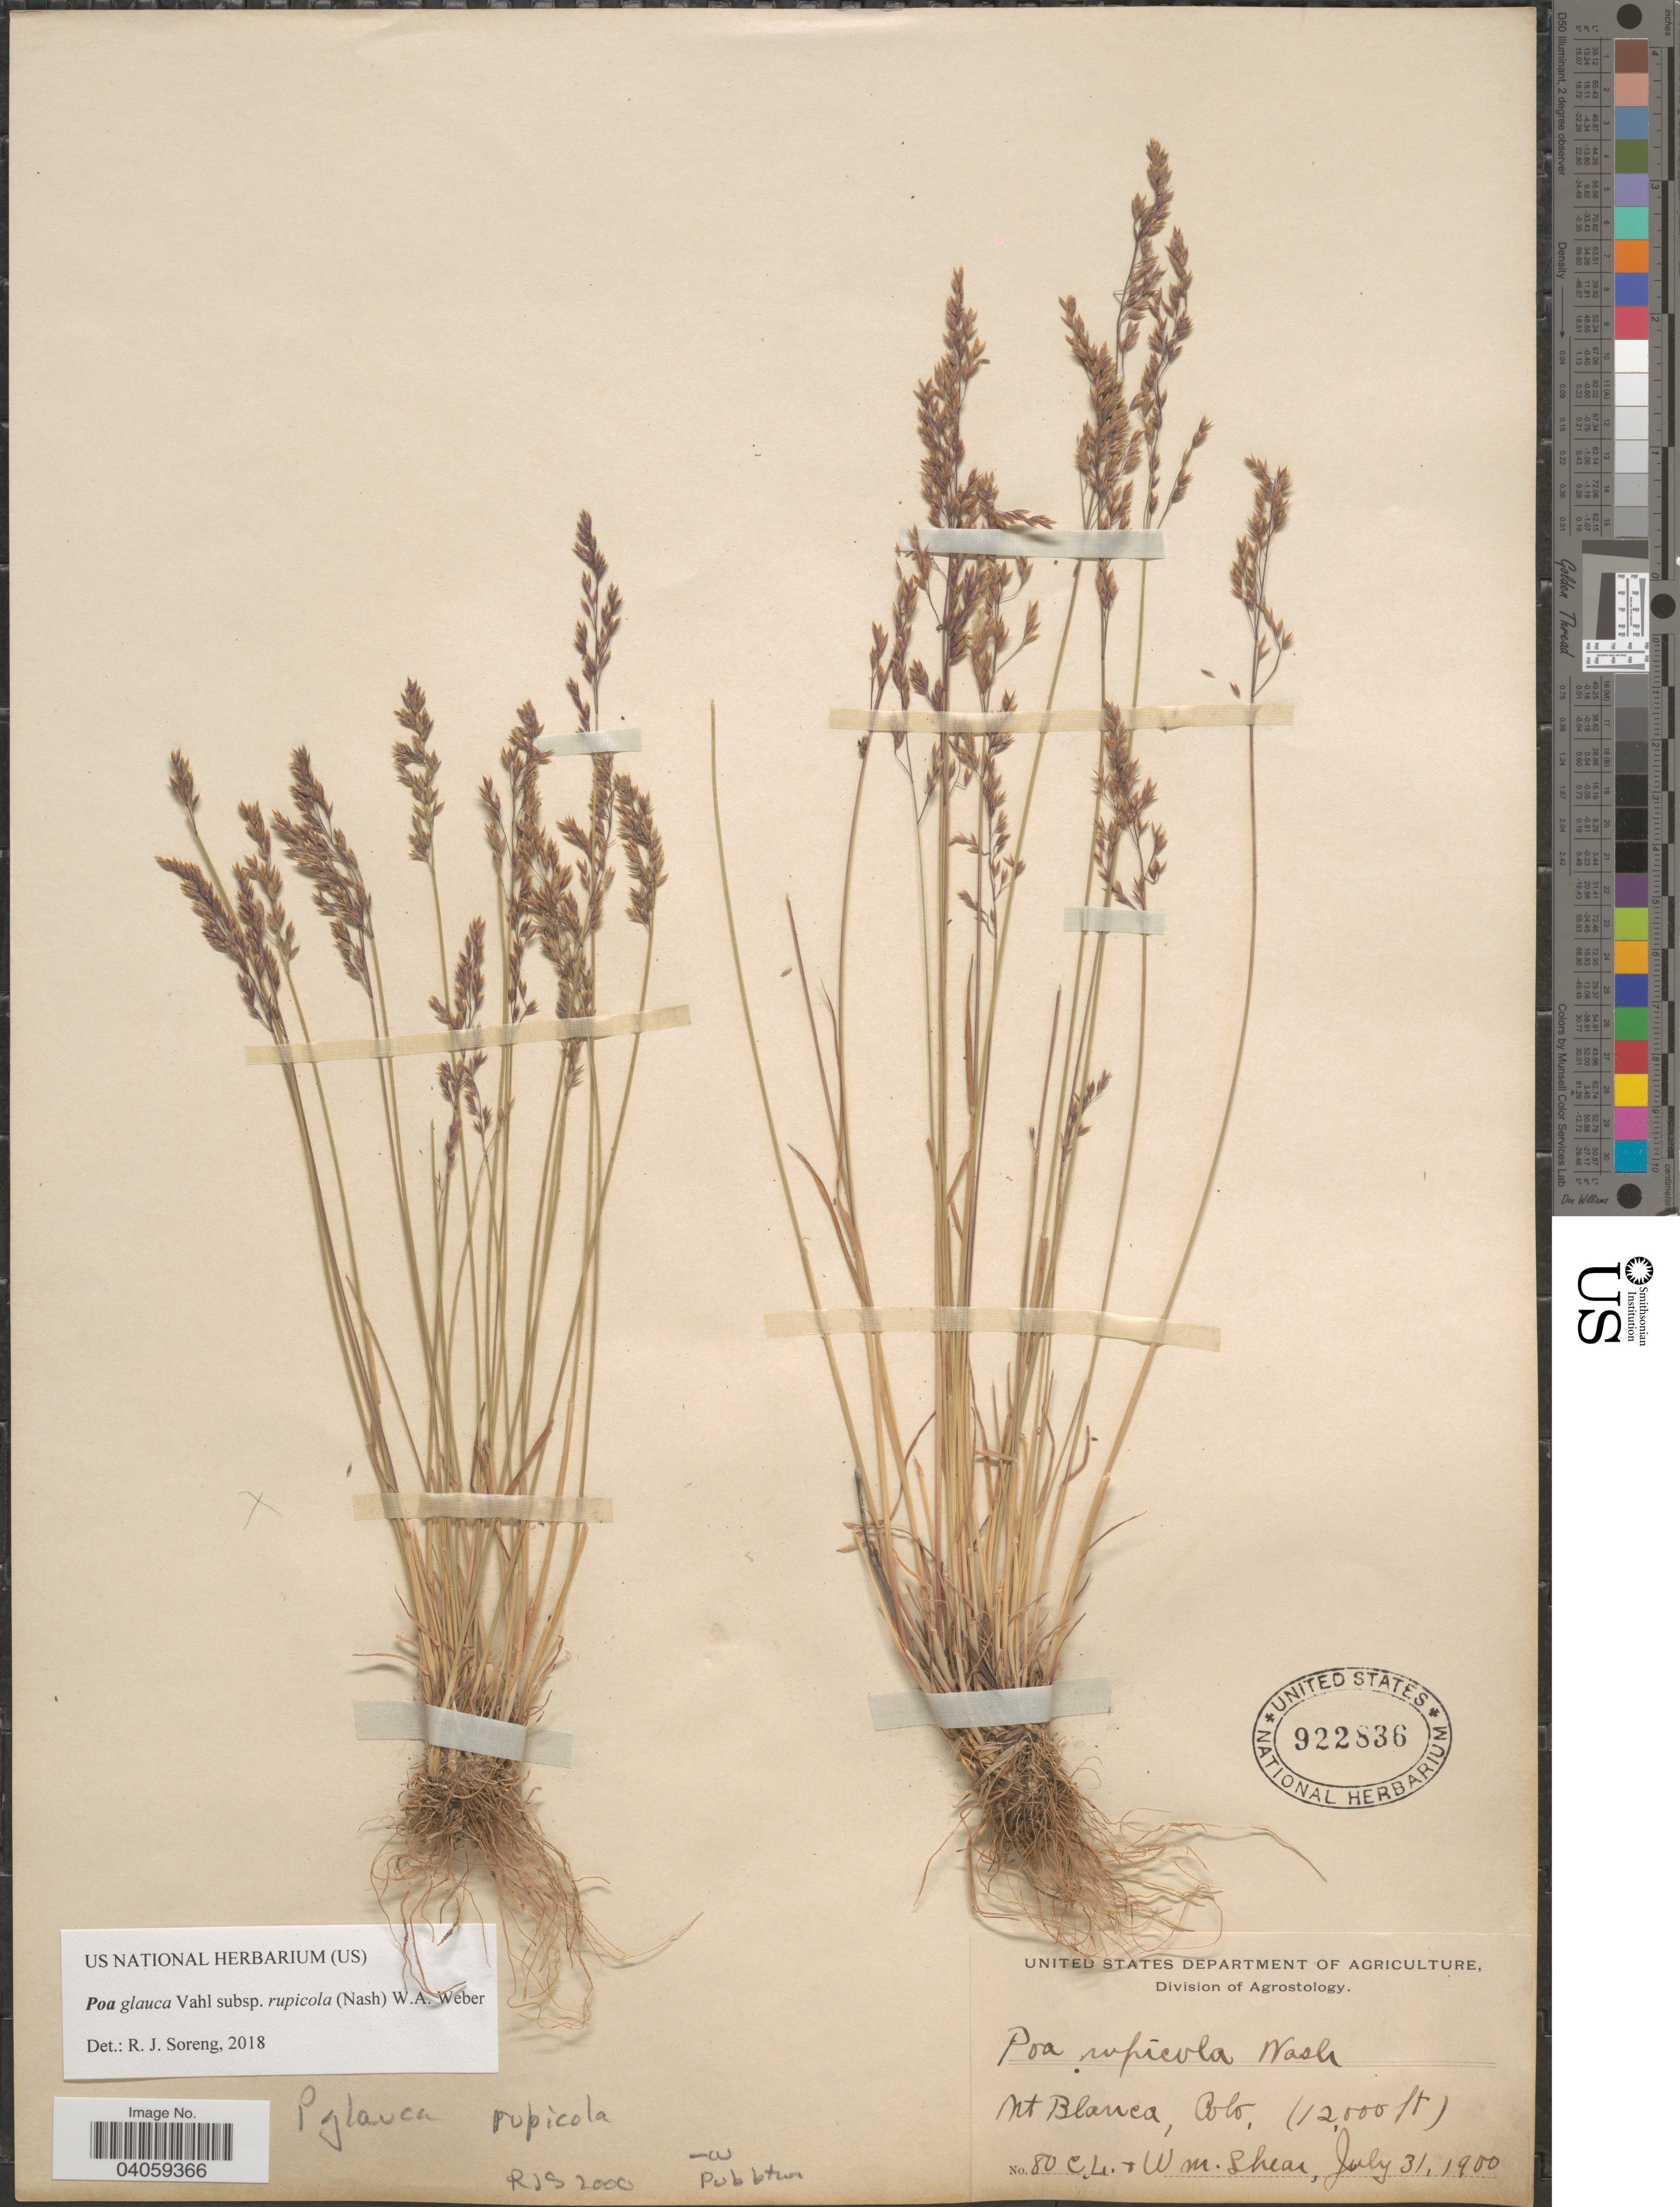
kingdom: Plantae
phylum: Tracheophyta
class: Liliopsida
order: Poales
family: Poaceae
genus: Poa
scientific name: Poa glauca subsp. rupicola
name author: (Nash) W.A. Weber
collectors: C. L. Shear & W. Shear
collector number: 80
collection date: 1900-07-31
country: United States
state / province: Colorado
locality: Mt Blanca.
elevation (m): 3658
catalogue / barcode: US 922836